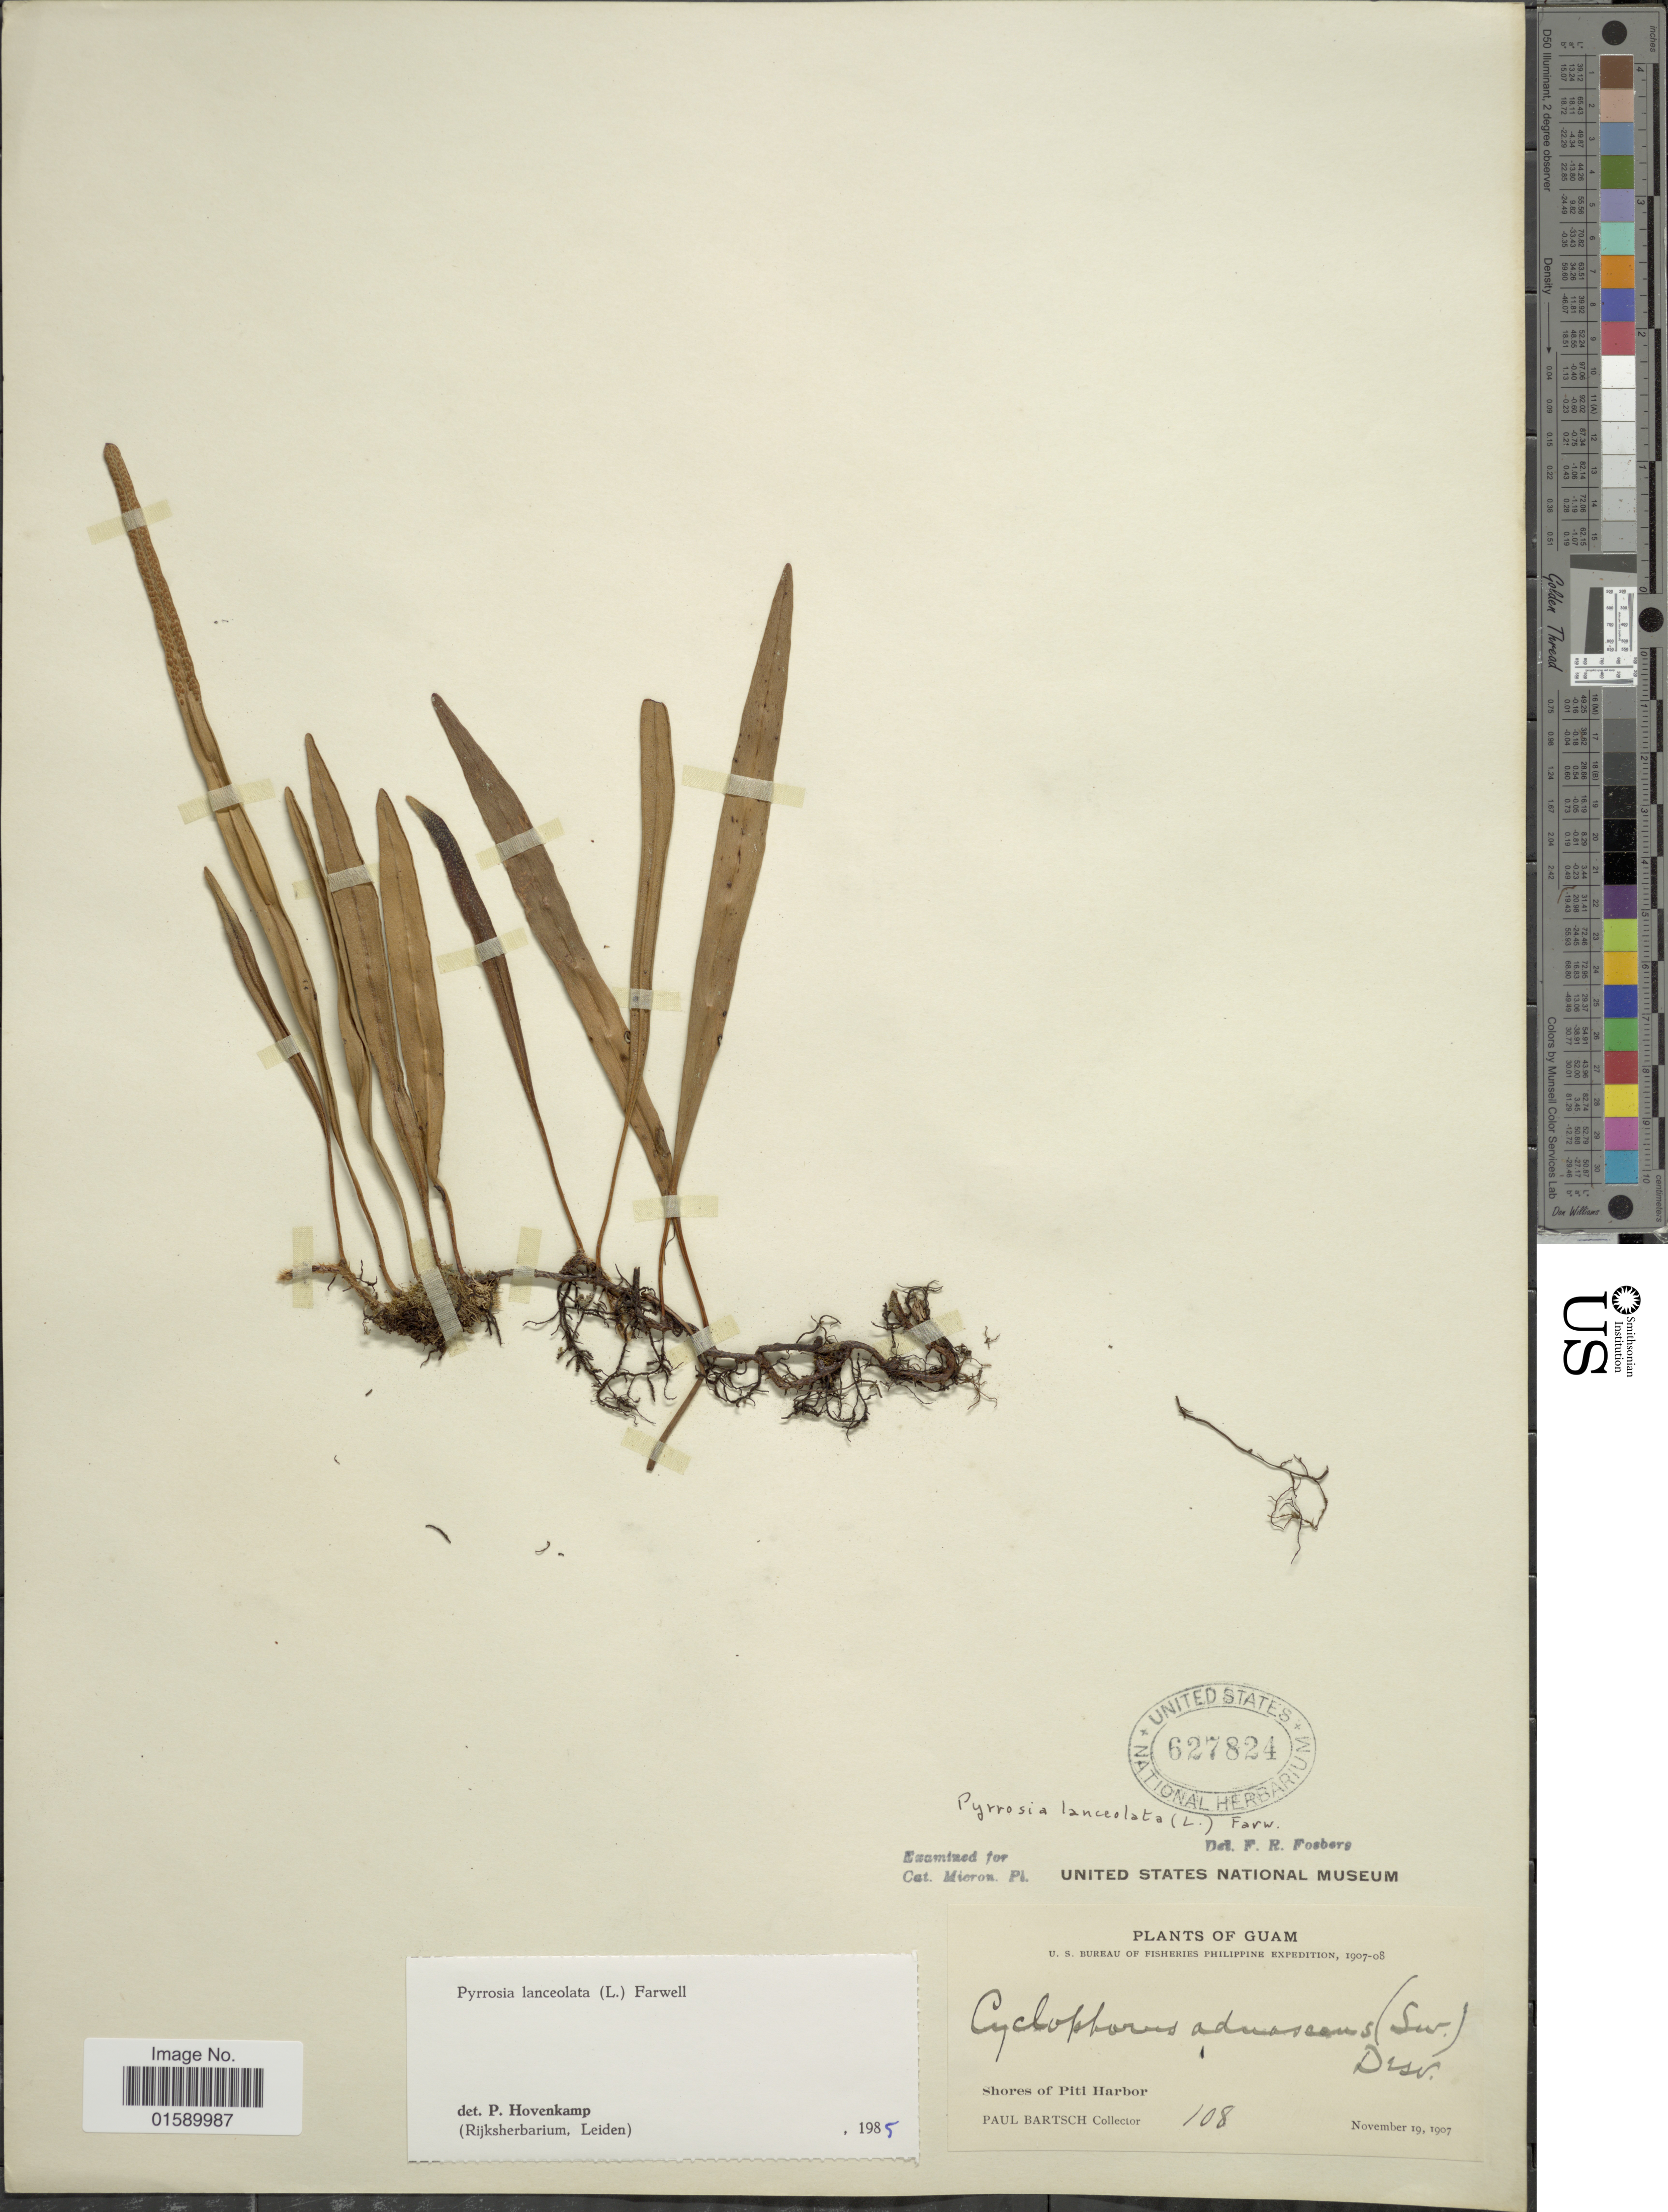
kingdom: Plantae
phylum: Tracheophyta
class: Polypodiopsida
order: Polypodiales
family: Polypodiaceae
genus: Pyrrosia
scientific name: Pyrrosia lanceolata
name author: (L.) Farw.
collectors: P. Bartsch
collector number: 108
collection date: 1907-11-19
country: Guam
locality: Guam, Shores of Piti Harbor.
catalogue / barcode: US 627824